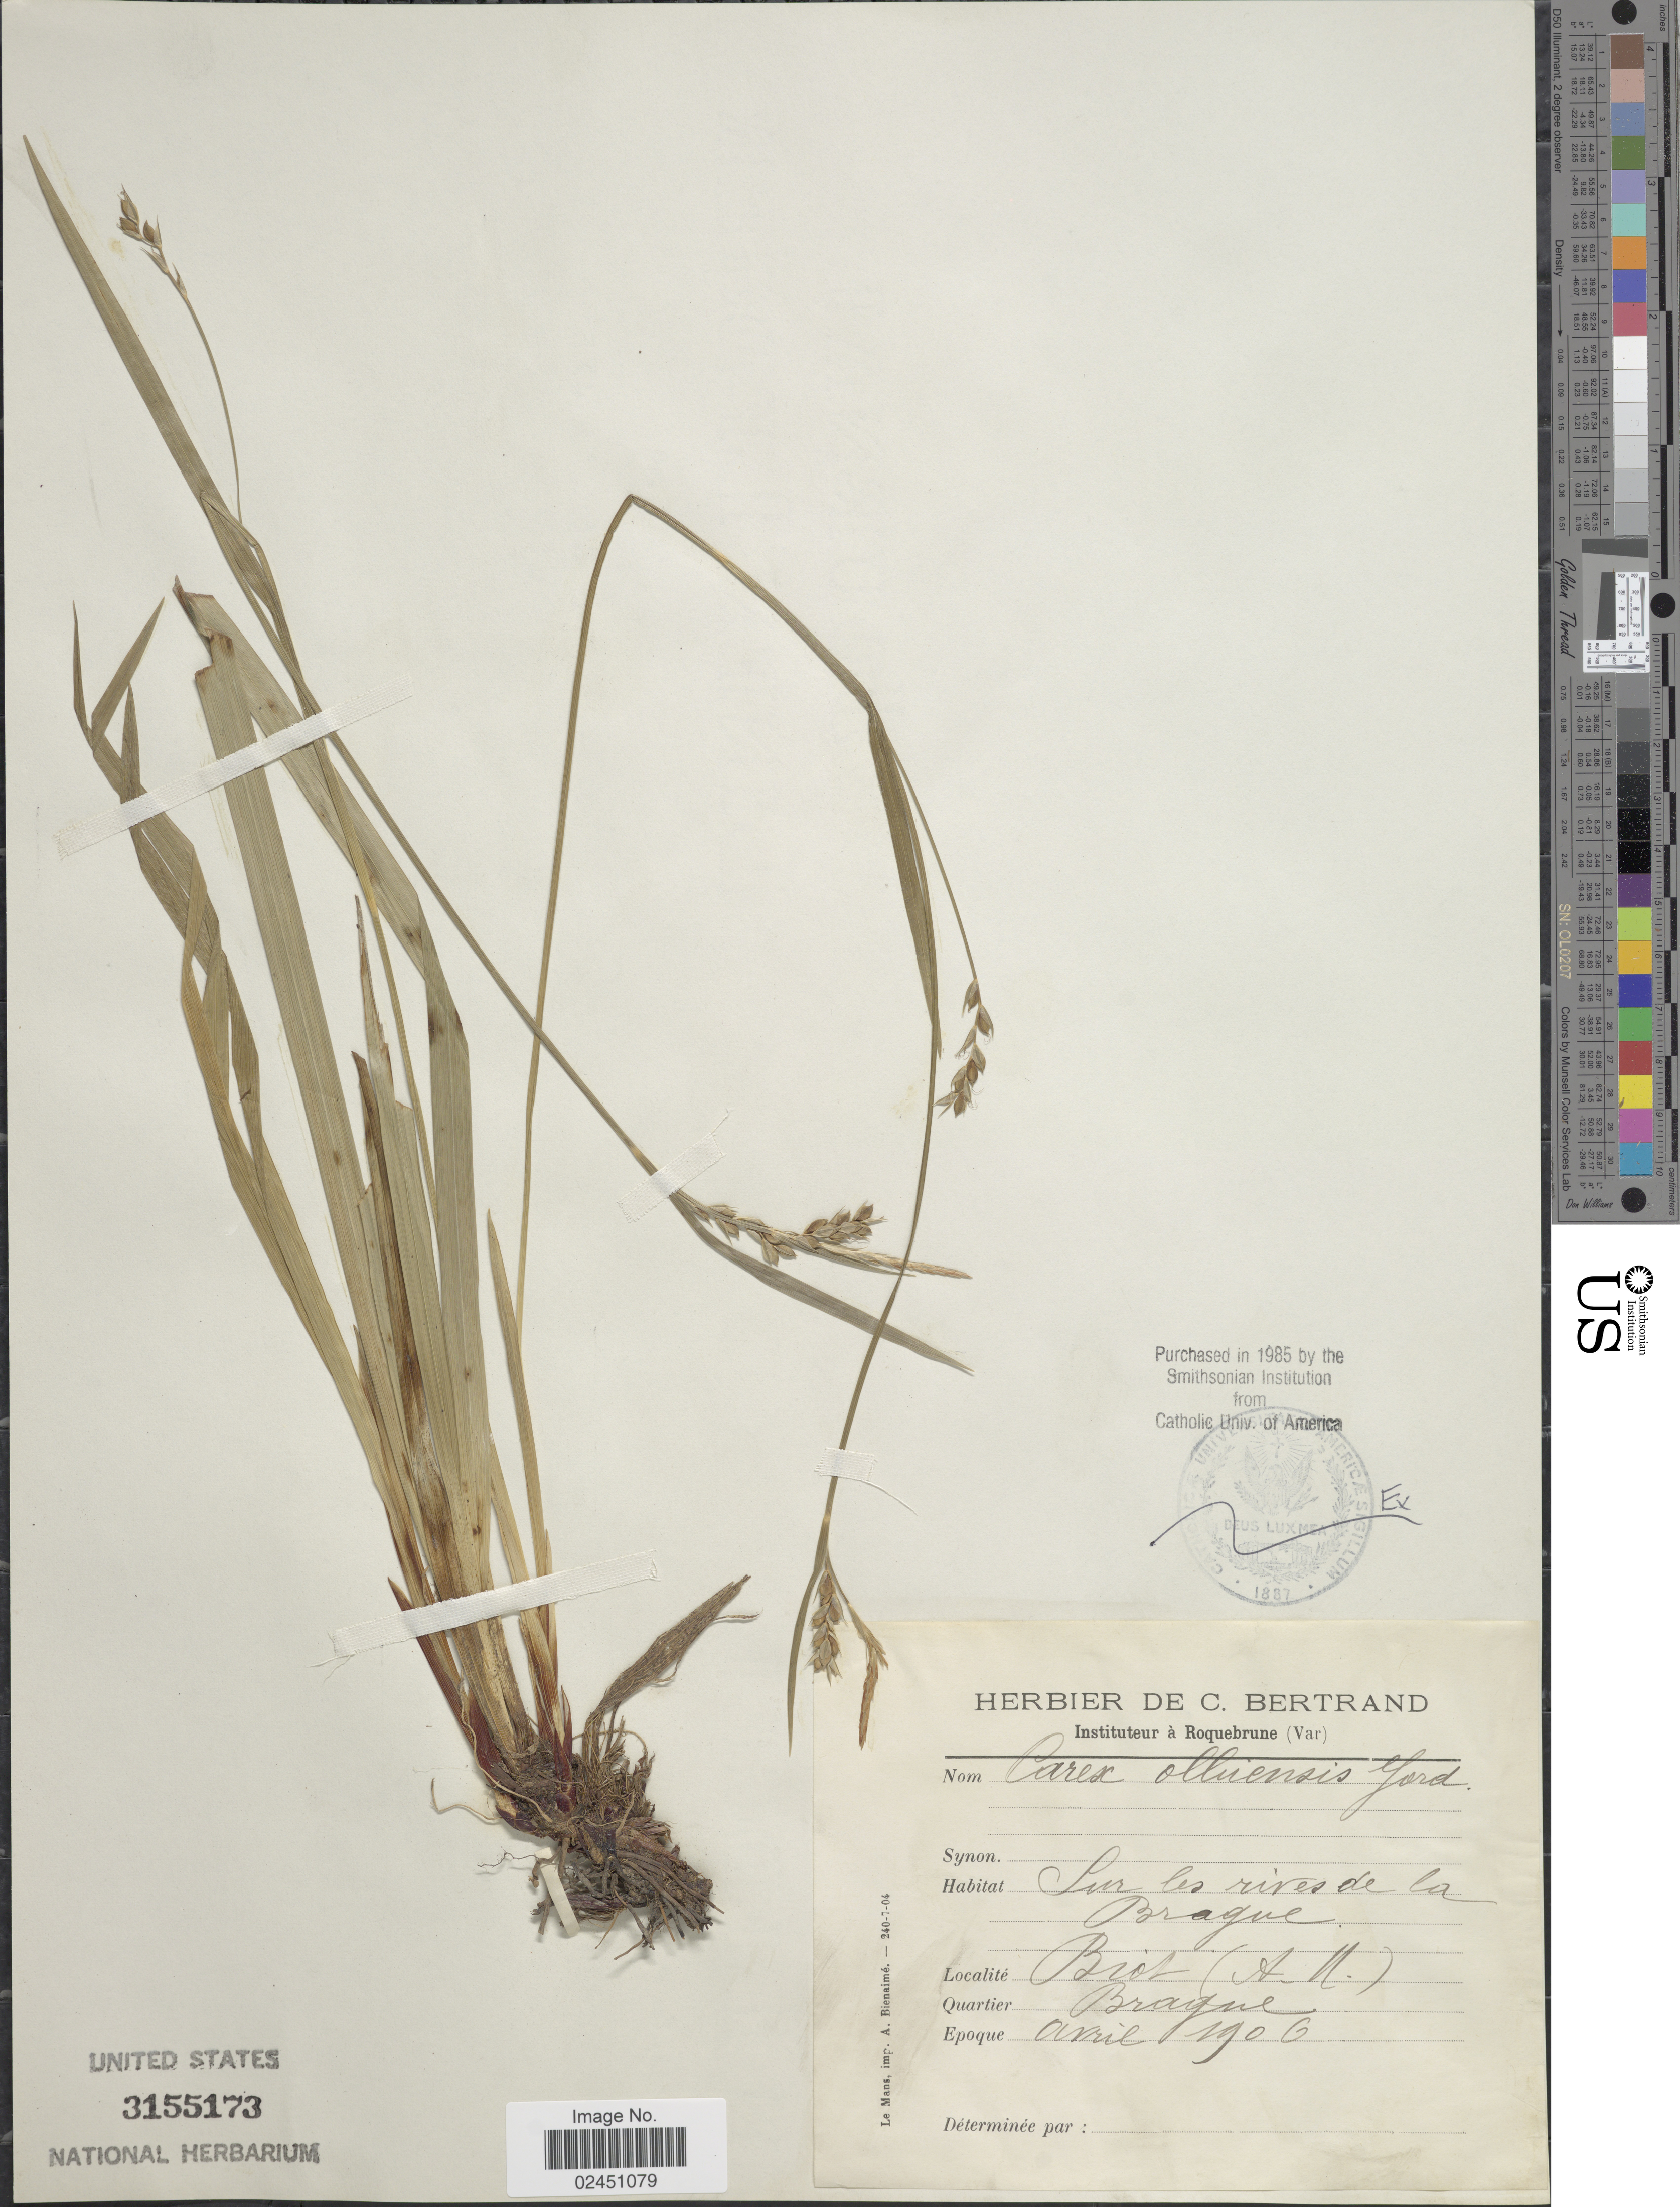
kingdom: Plantae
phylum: Tracheophyta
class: Liliopsida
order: Poales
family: Cyperaceae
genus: Carex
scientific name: Carex olbiensis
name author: Jord.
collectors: Ex herb. C. Bertrand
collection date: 1906-04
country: France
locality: Sur les rives de los Brague, Biot (A.M.) Brague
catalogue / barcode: US 3155173